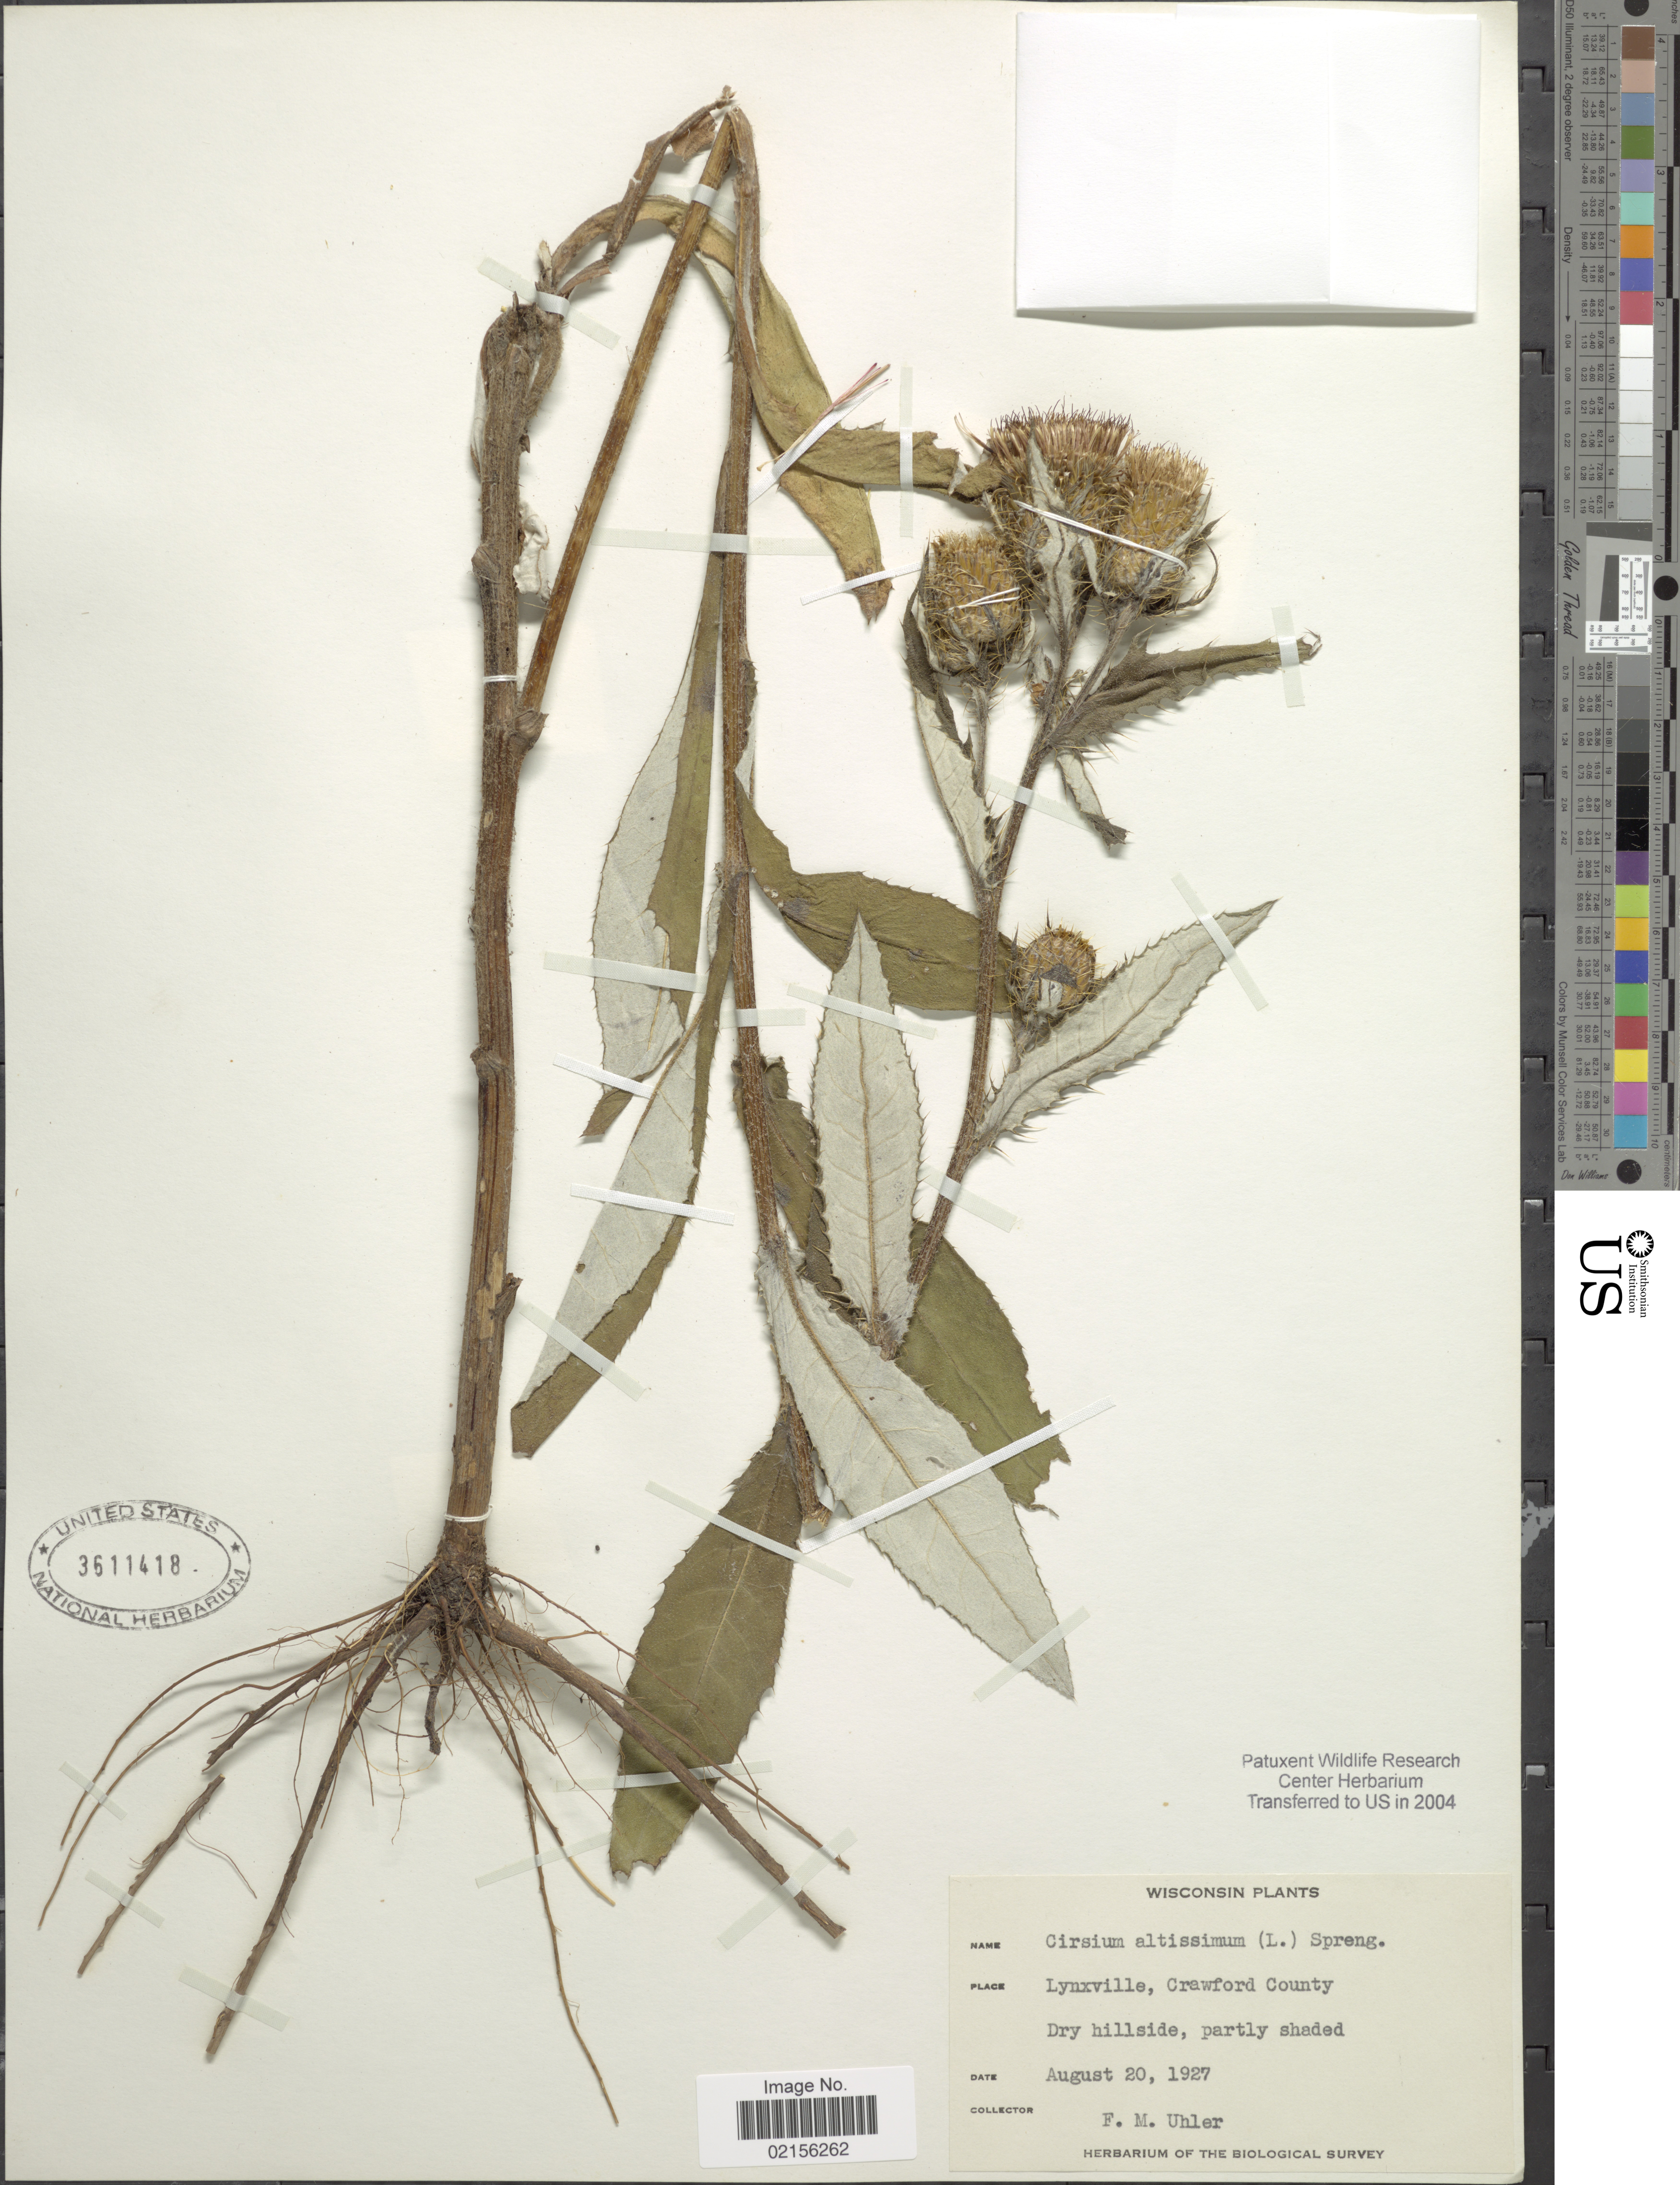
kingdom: Plantae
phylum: Tracheophyta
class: Magnoliopsida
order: Asterales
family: Asteraceae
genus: Cirsium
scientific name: Cirsium altissimum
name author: (L.) Spreng.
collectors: F. M. Uhler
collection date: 1927-08-20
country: United States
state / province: Wisconsin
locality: Lynxville, Crawford County Dry hillside, partly shaded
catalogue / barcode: US 3611418